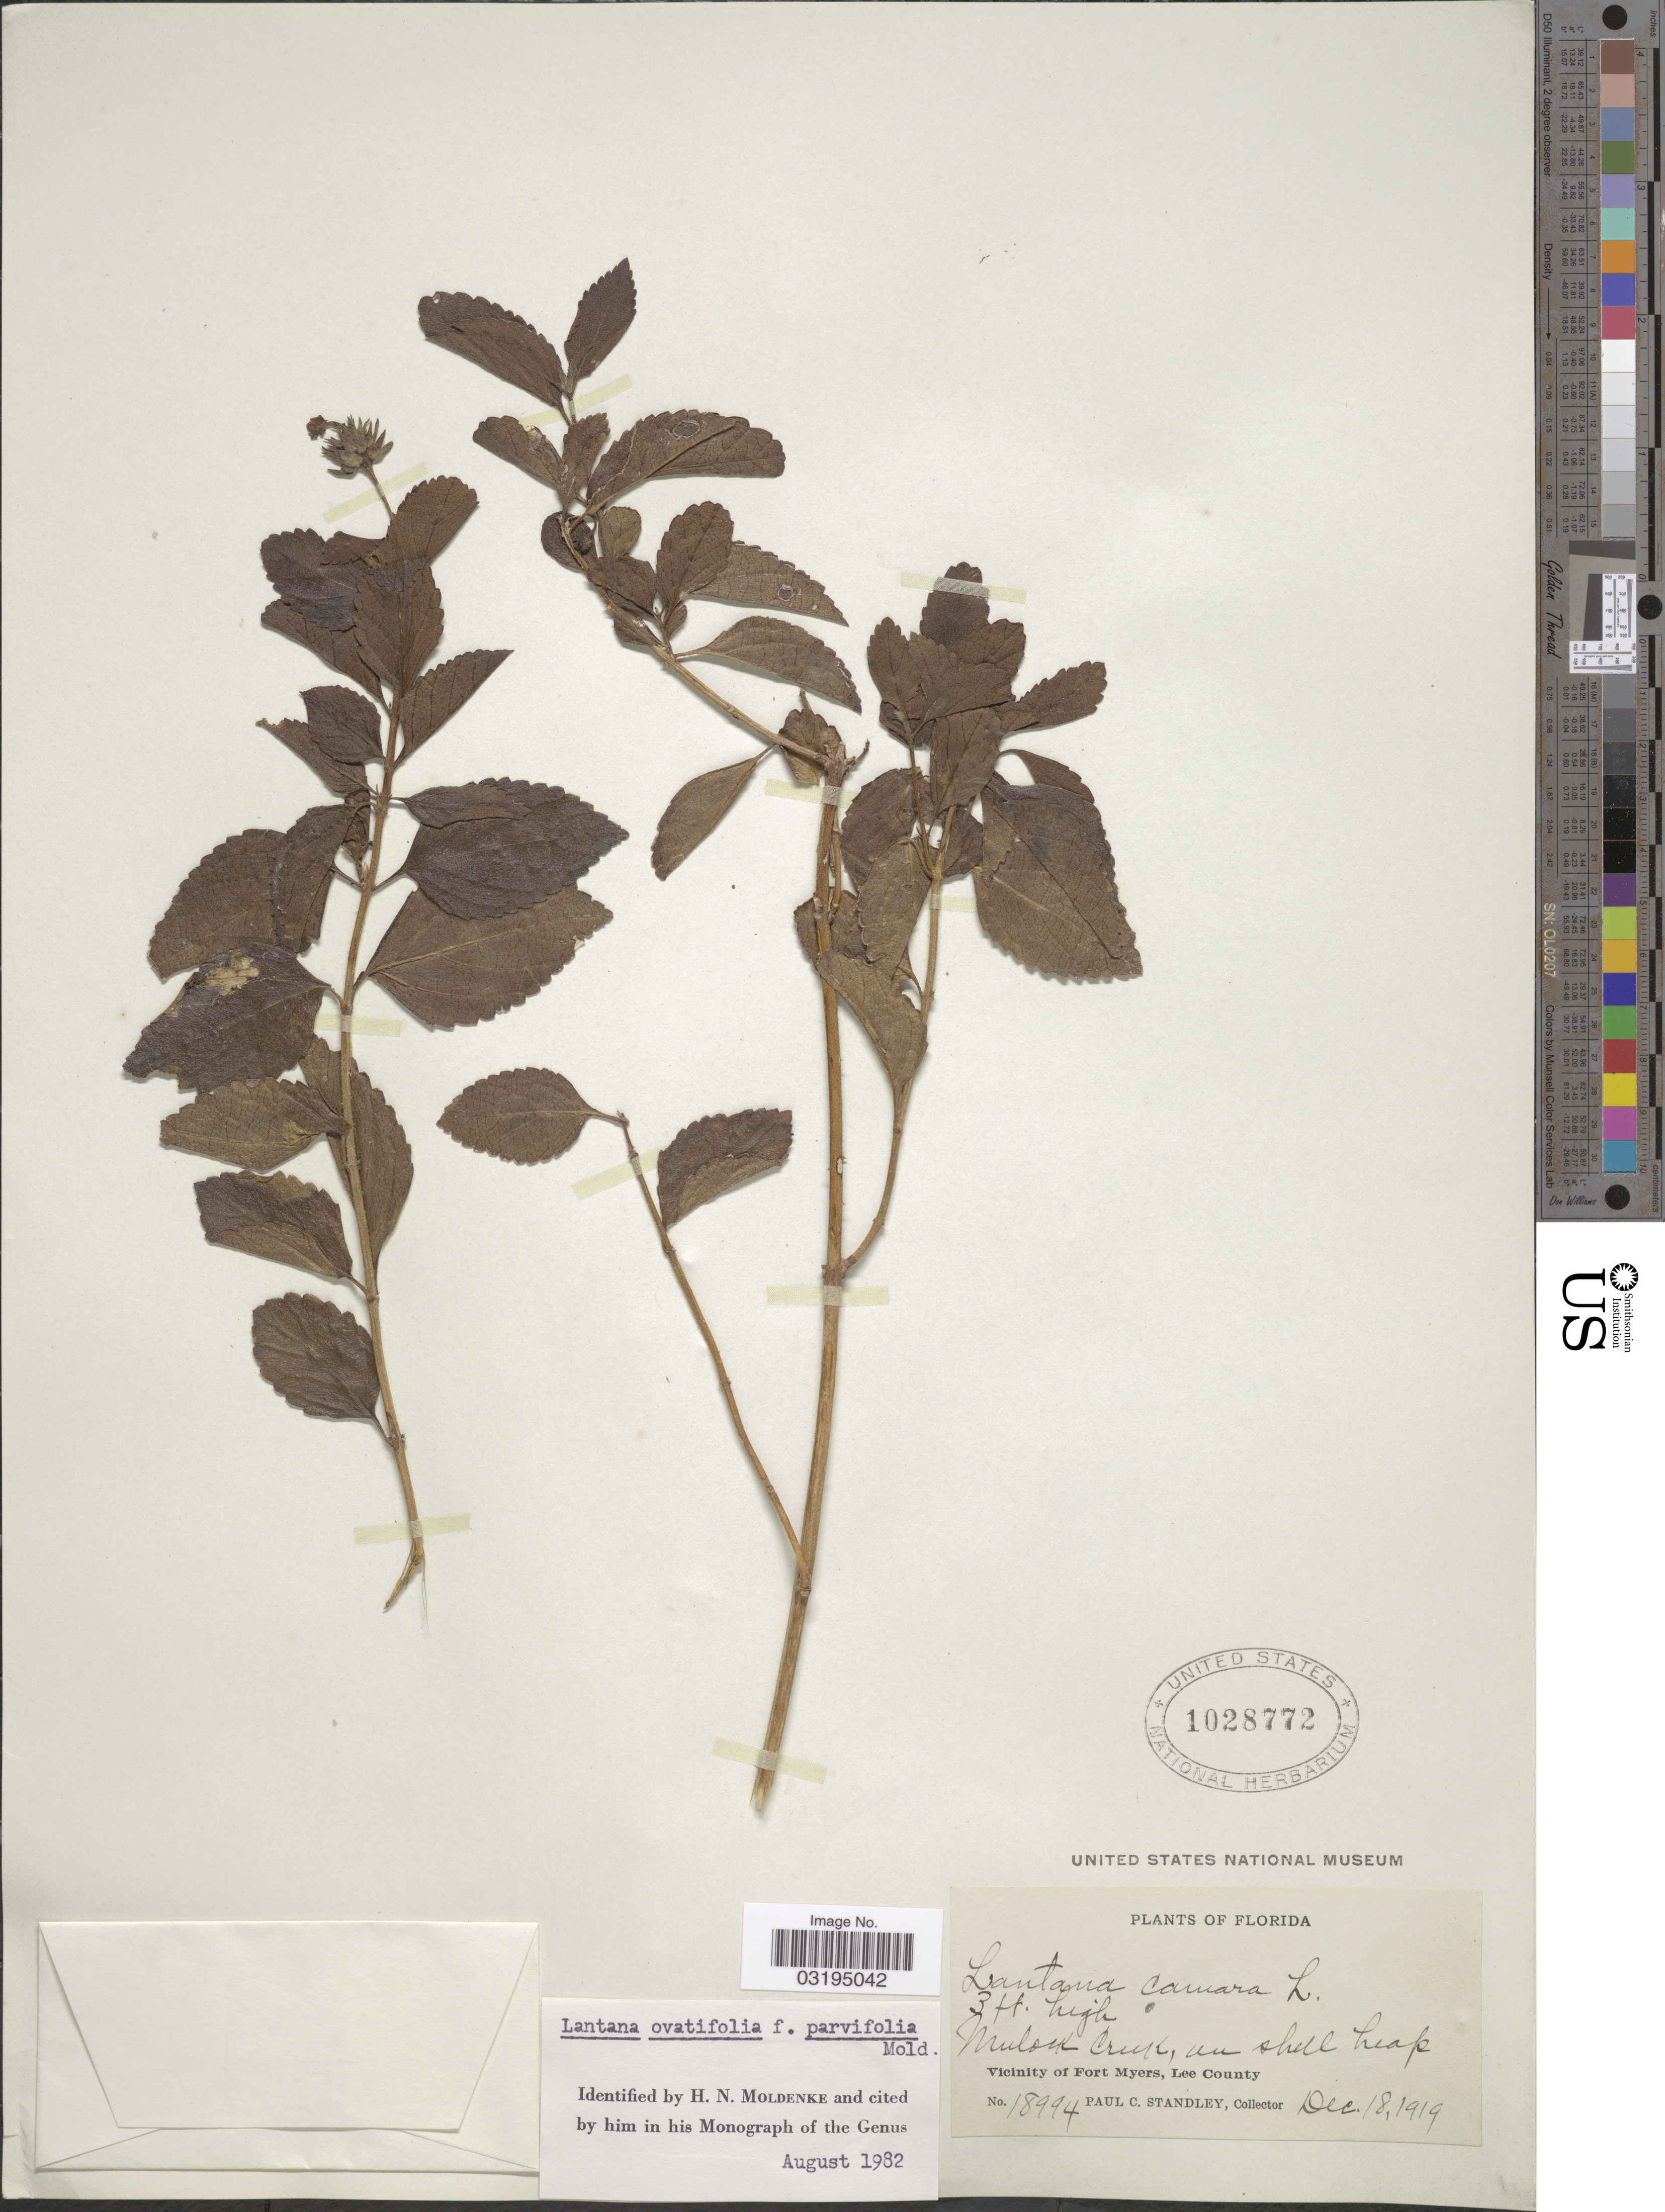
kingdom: Plantae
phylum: Tracheophyta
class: Magnoliopsida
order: Lamiales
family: Verbenaceae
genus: Lantana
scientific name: Lantana ovatifolia f. parvifolia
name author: Moldenke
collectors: P. C. Standley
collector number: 18994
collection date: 1919-12-18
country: United States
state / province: Florida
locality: Mulock Creek, on shell heap, Vicinity of Fort Myers, Lee County.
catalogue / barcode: US 1028772